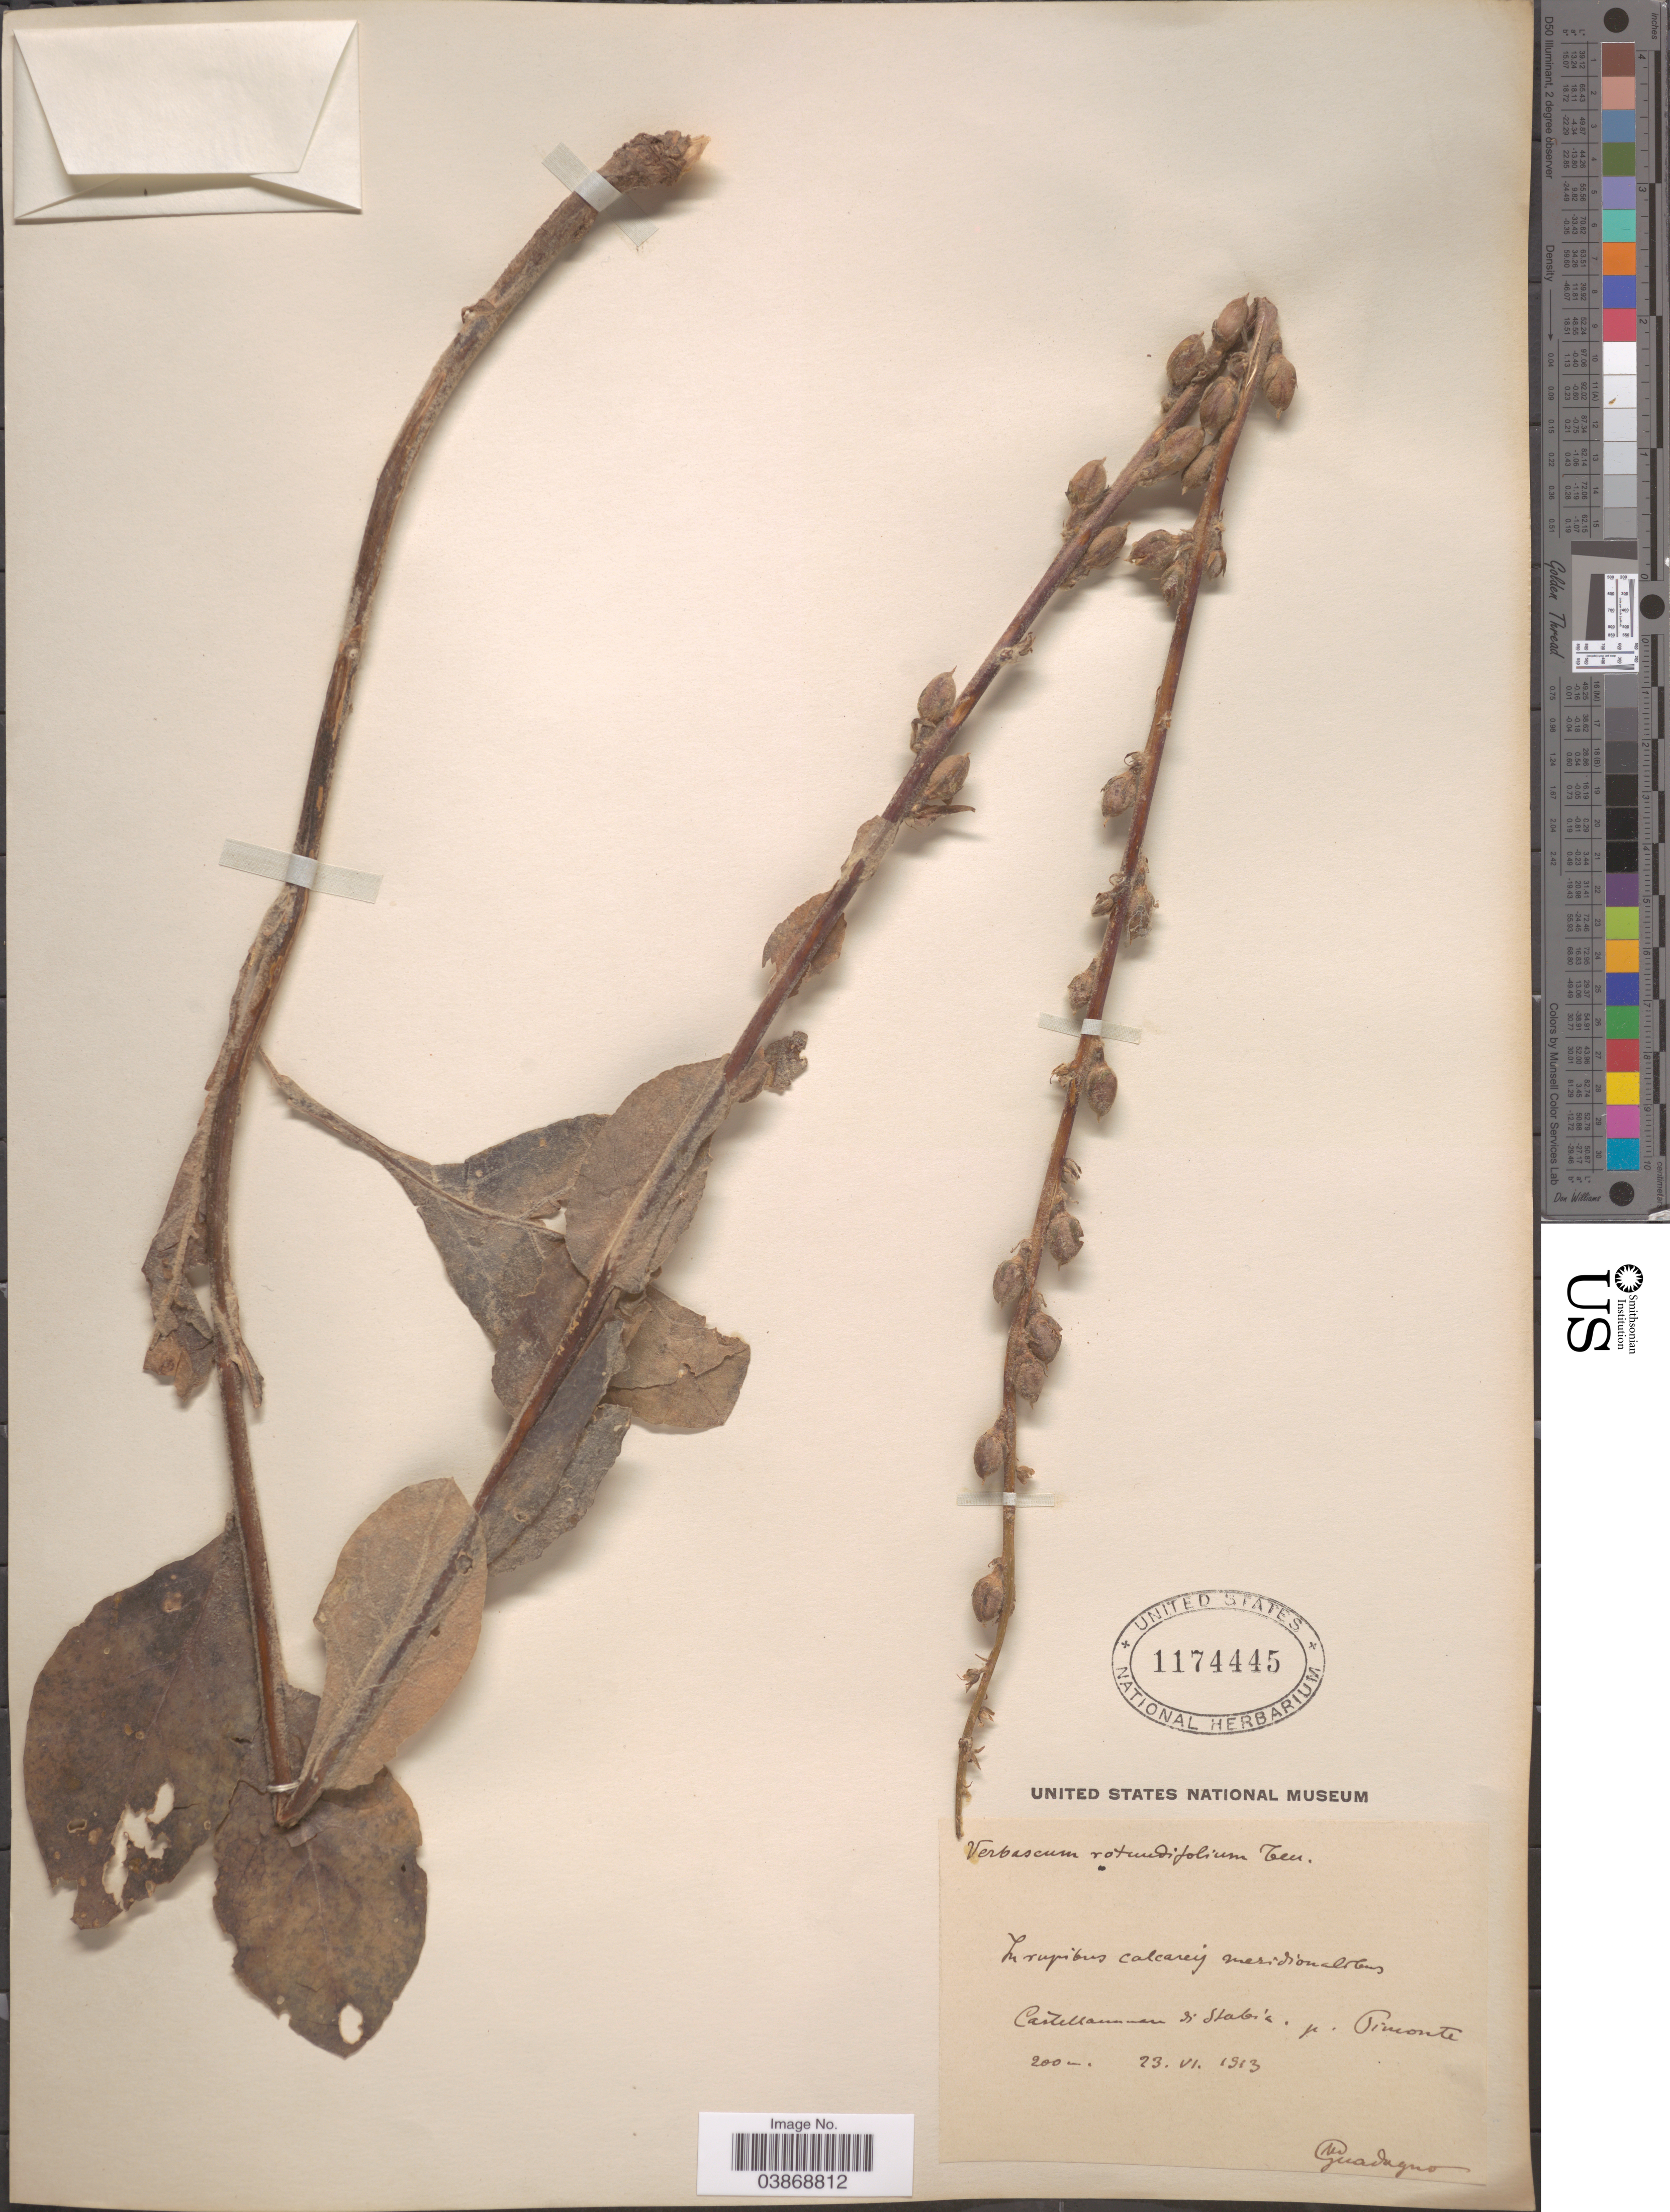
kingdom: Plantae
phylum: Tracheophyta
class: Magnoliopsida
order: Lamiales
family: Scrophulariaceae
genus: Verbascum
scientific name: Verbascum rotundifolium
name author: Ten.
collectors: Guadagno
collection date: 1913-06-23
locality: In rupibus calcareis meridionalibus Castellam [illegible text] s. Stabia. pr. Timonte. [interpreted]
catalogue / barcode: US 1174445